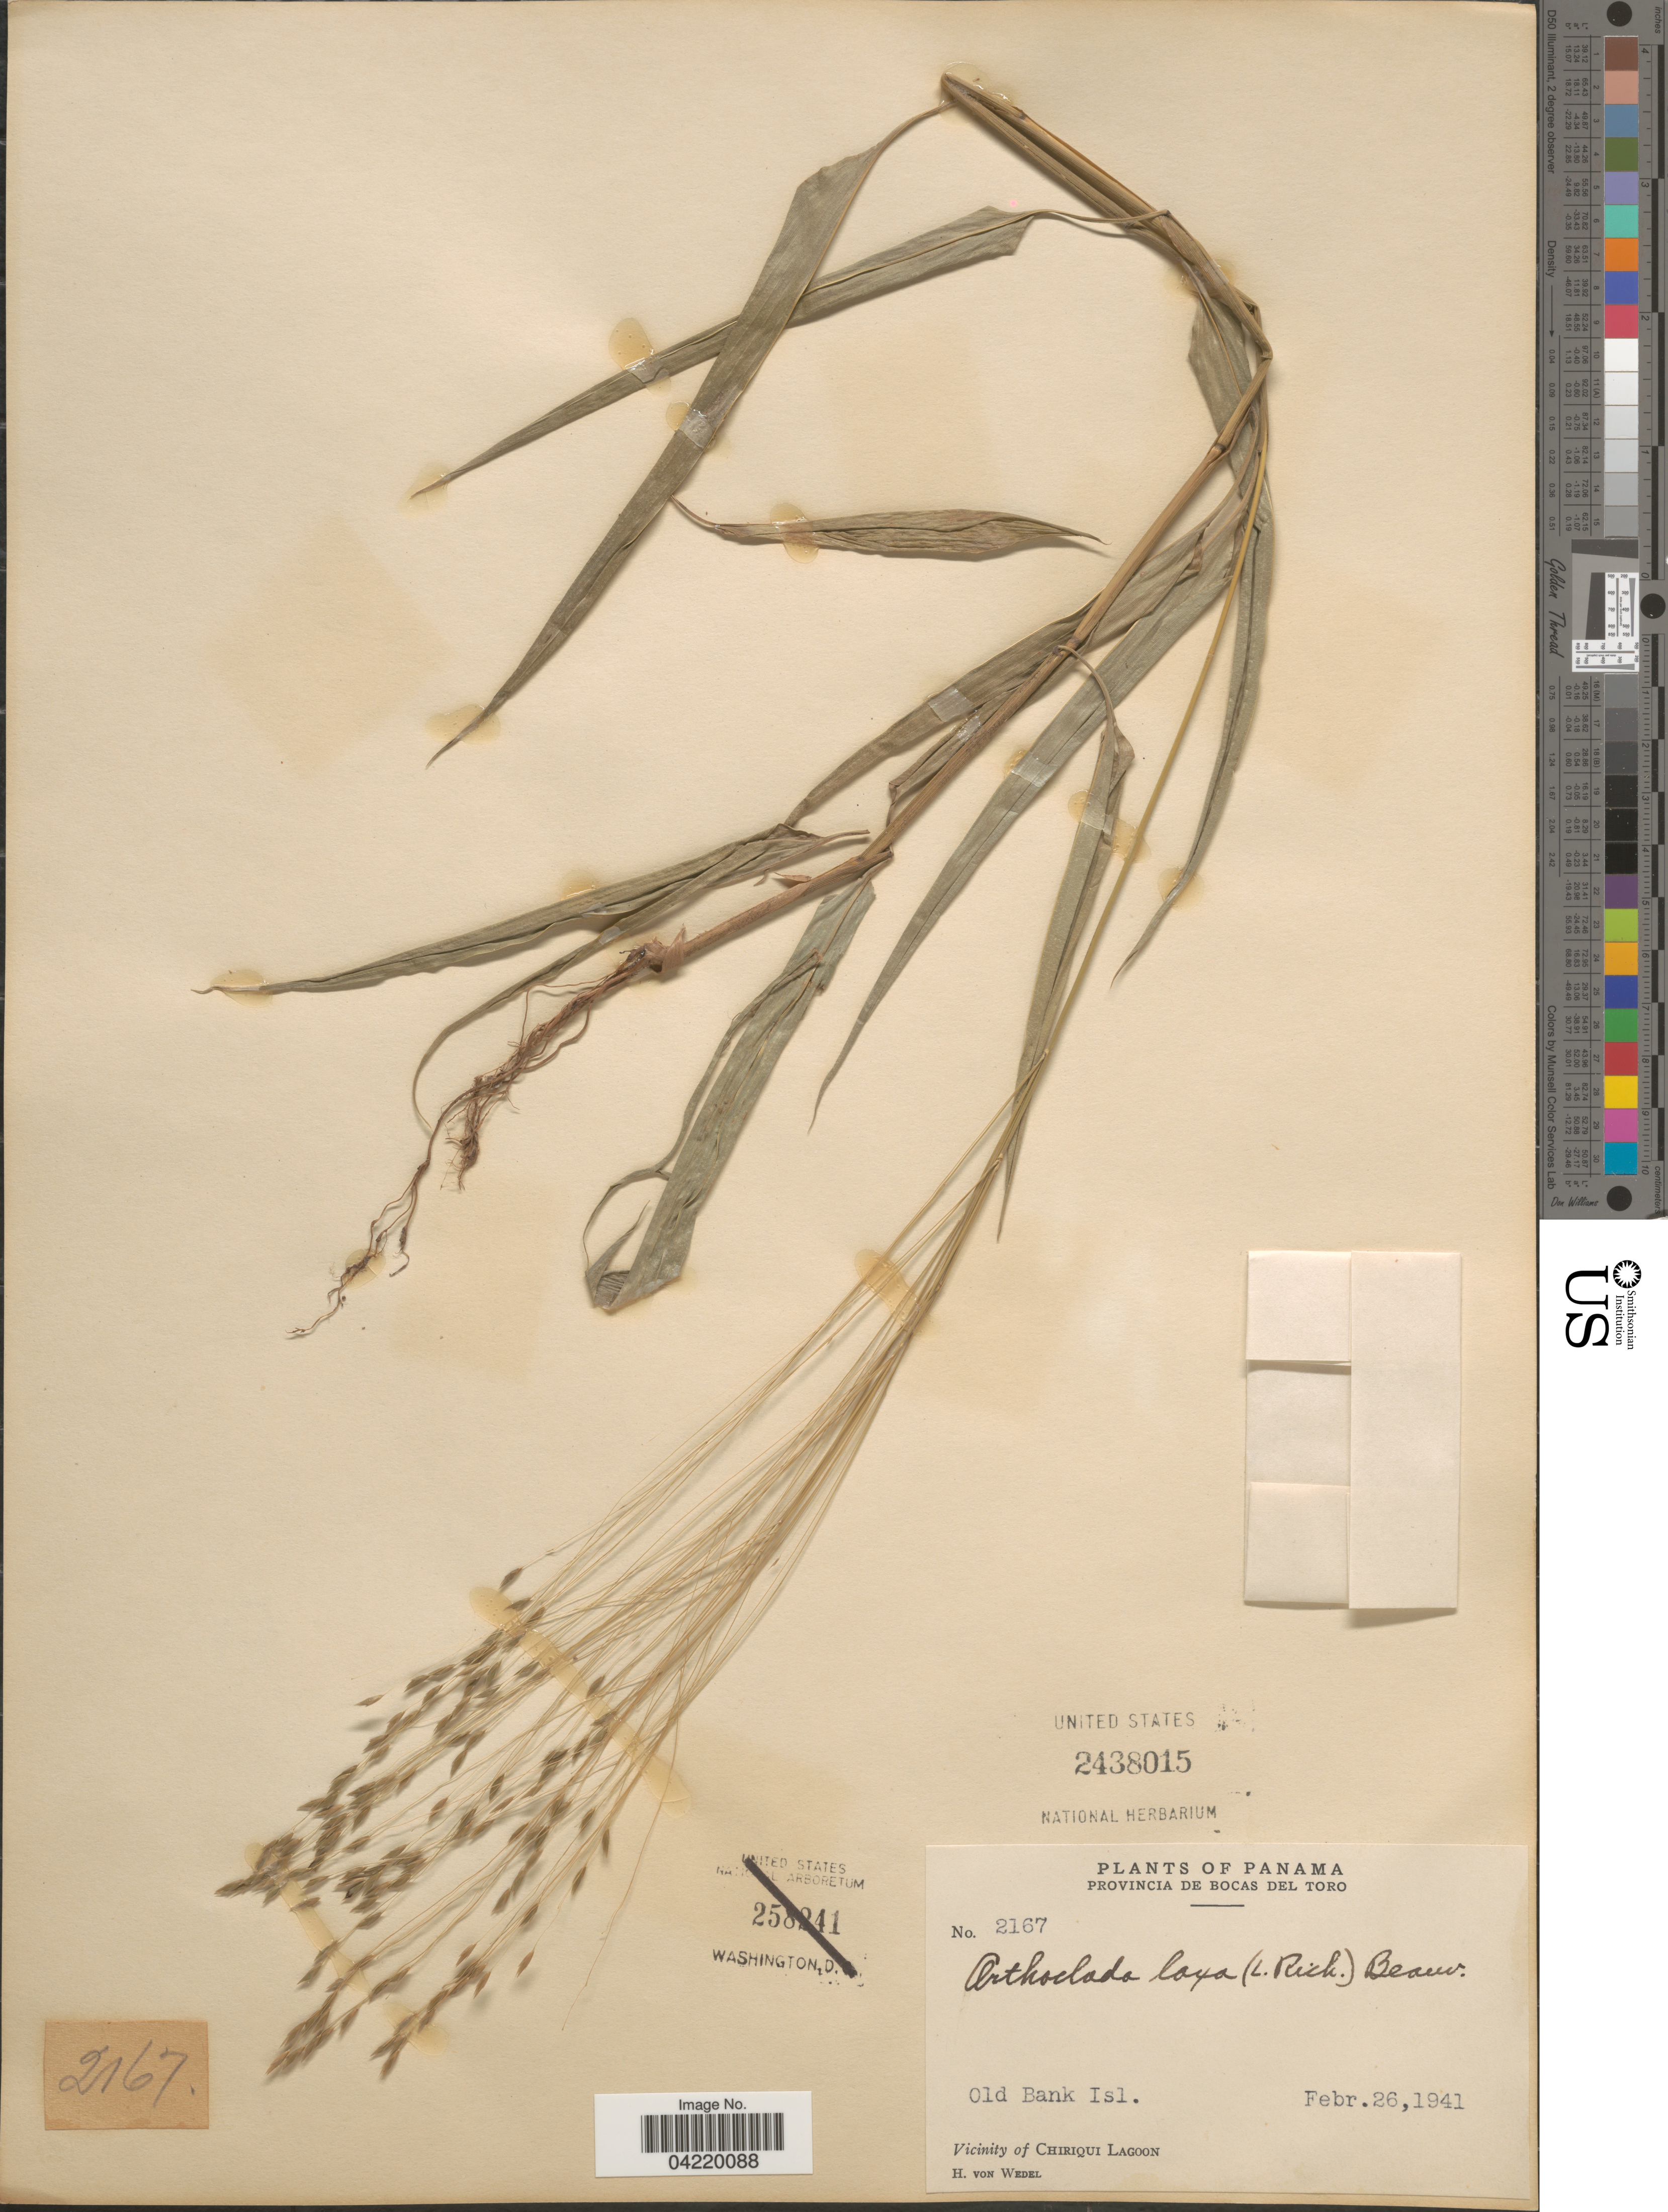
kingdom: Plantae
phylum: Tracheophyta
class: Liliopsida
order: Poales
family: Poaceae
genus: Orthoclada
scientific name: Orthoclada laxa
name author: P. Beauv.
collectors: H. von Wedel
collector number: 2167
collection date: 1941-02-26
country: Panama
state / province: Bocas del Toro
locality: Old Bank Isl. Vicinity of Chiriqui Lagoon.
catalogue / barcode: US 2438015